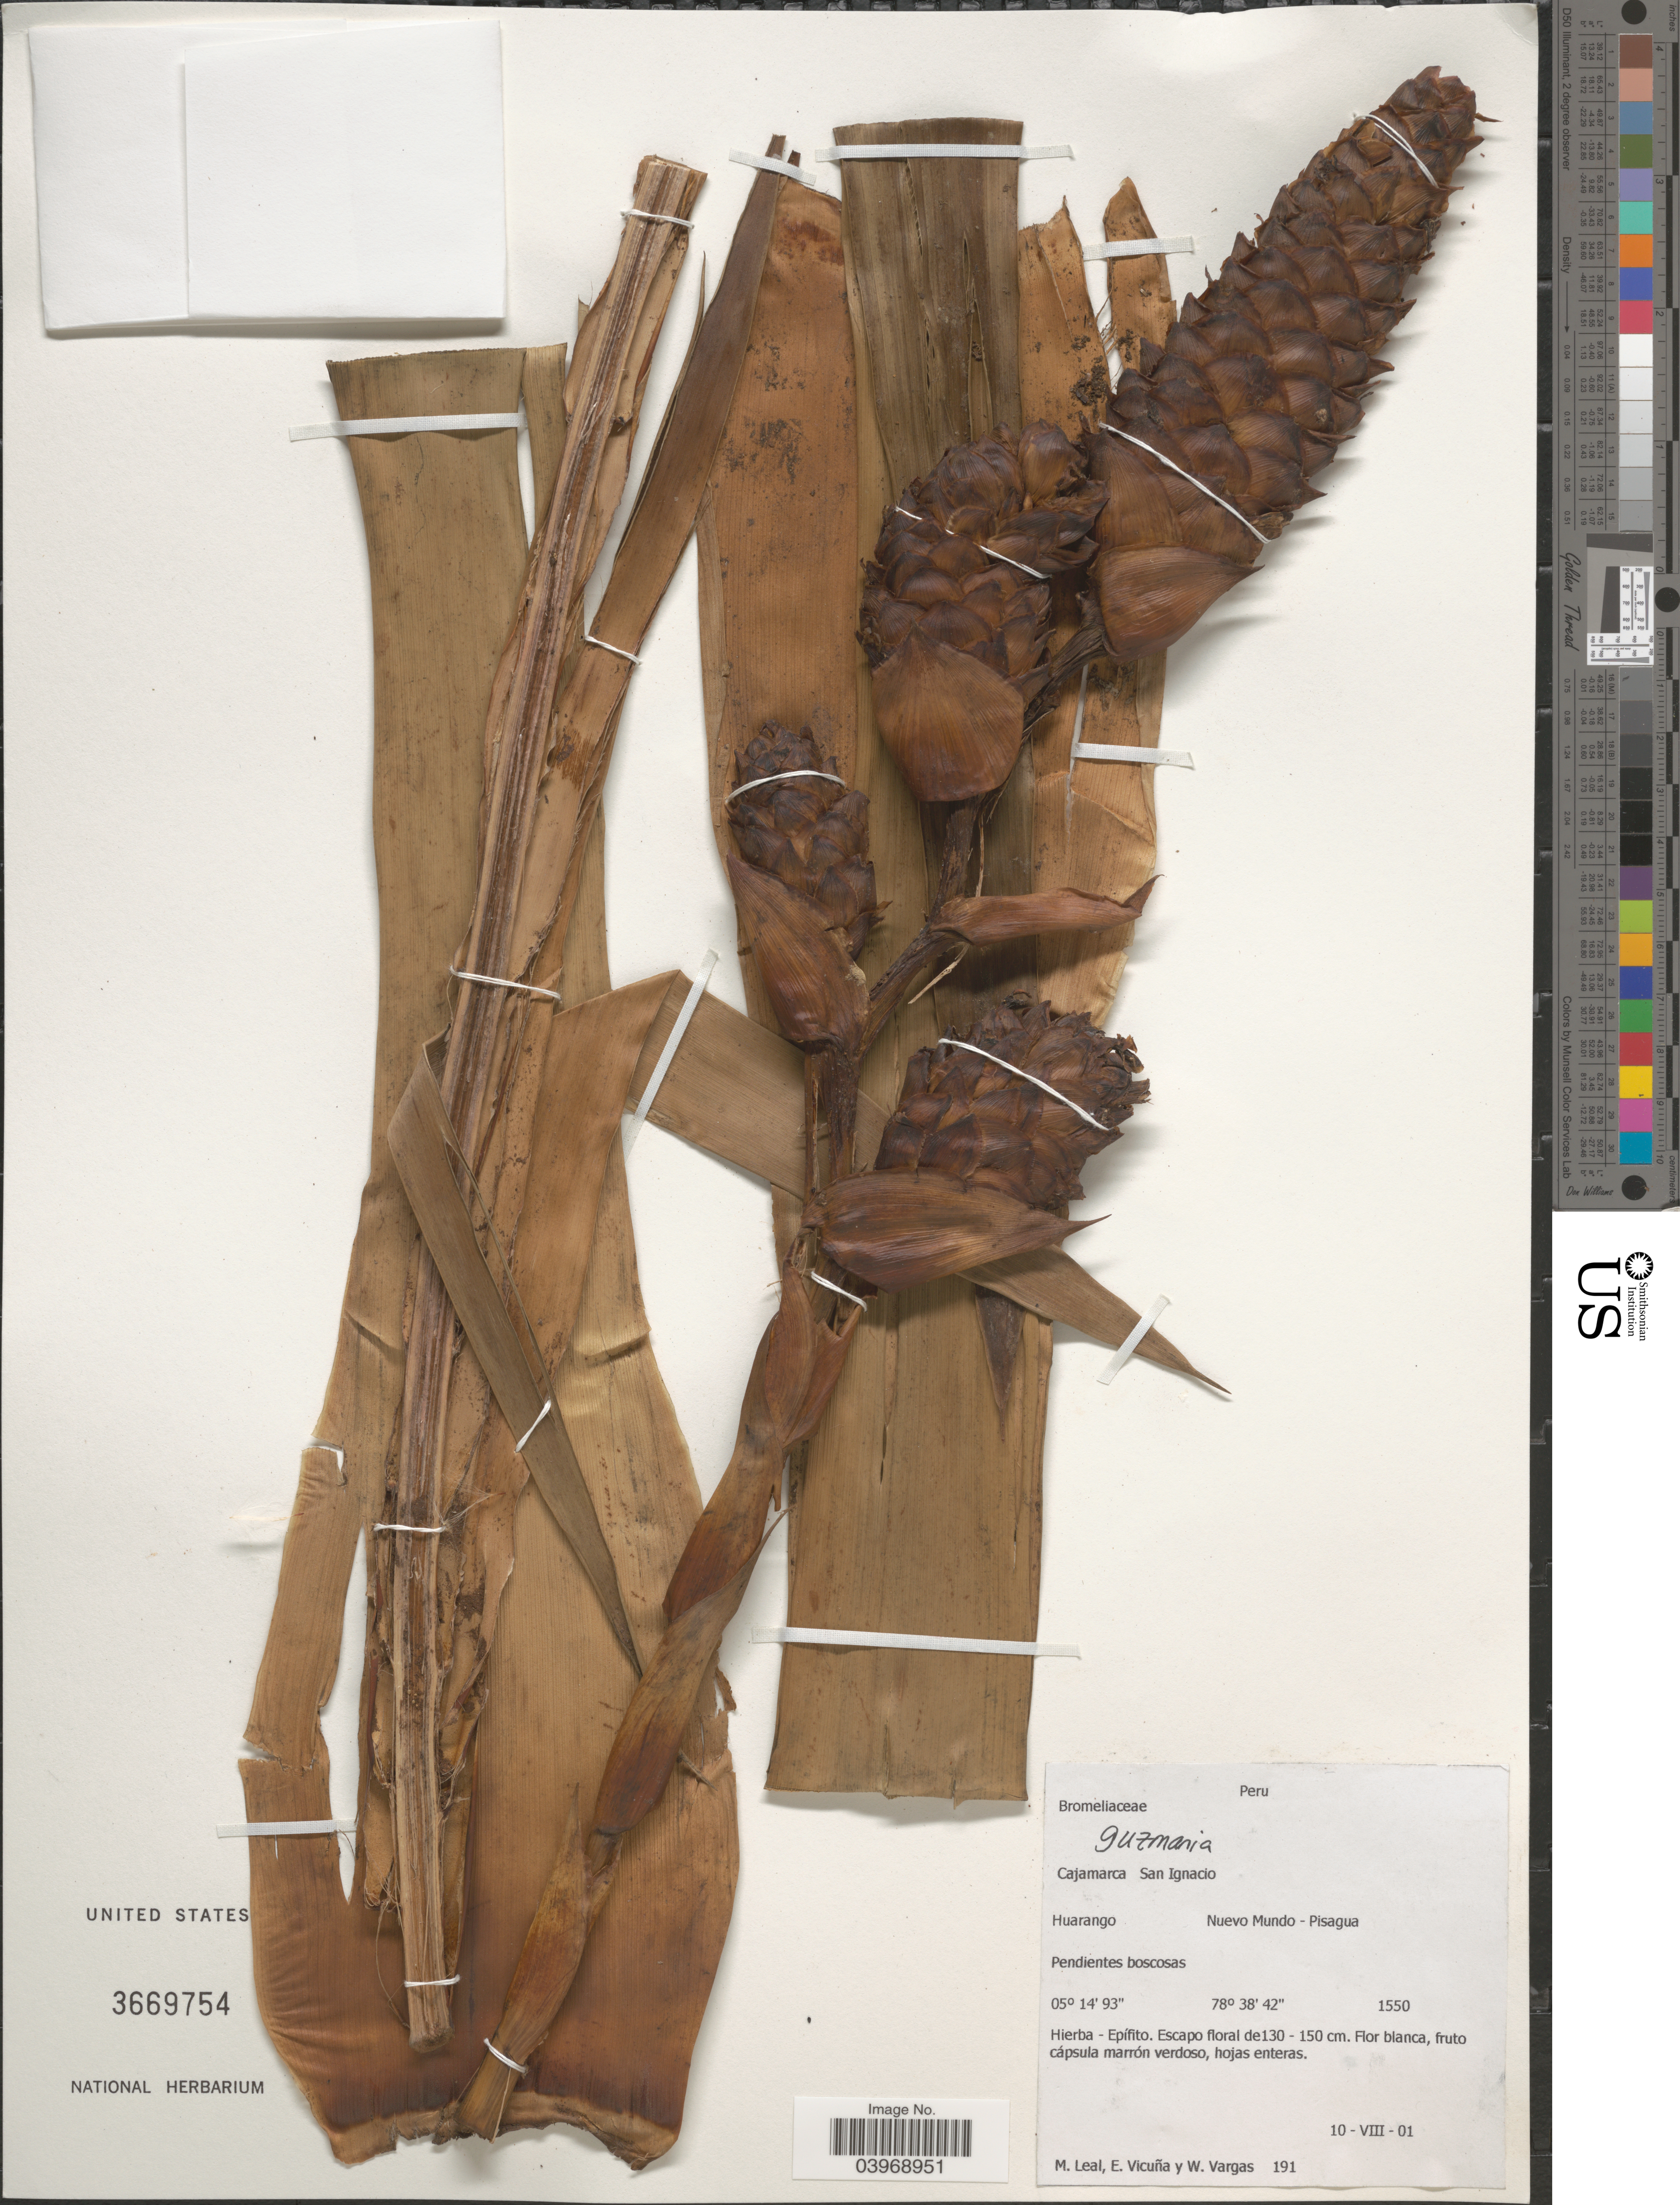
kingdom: Plantae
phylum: Tracheophyta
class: Liliopsida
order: Poales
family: Bromeliaceae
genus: Guzmania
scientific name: Guzmania sp.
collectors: M. E. Leal, E. Vicuña & W. Vargas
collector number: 191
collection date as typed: Transcribed d/m/y: 10/8/1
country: Peru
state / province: Cajamarca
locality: San Ignacio. Huarango. Nuevo Mundo - Pisagua.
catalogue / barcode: US 3669754